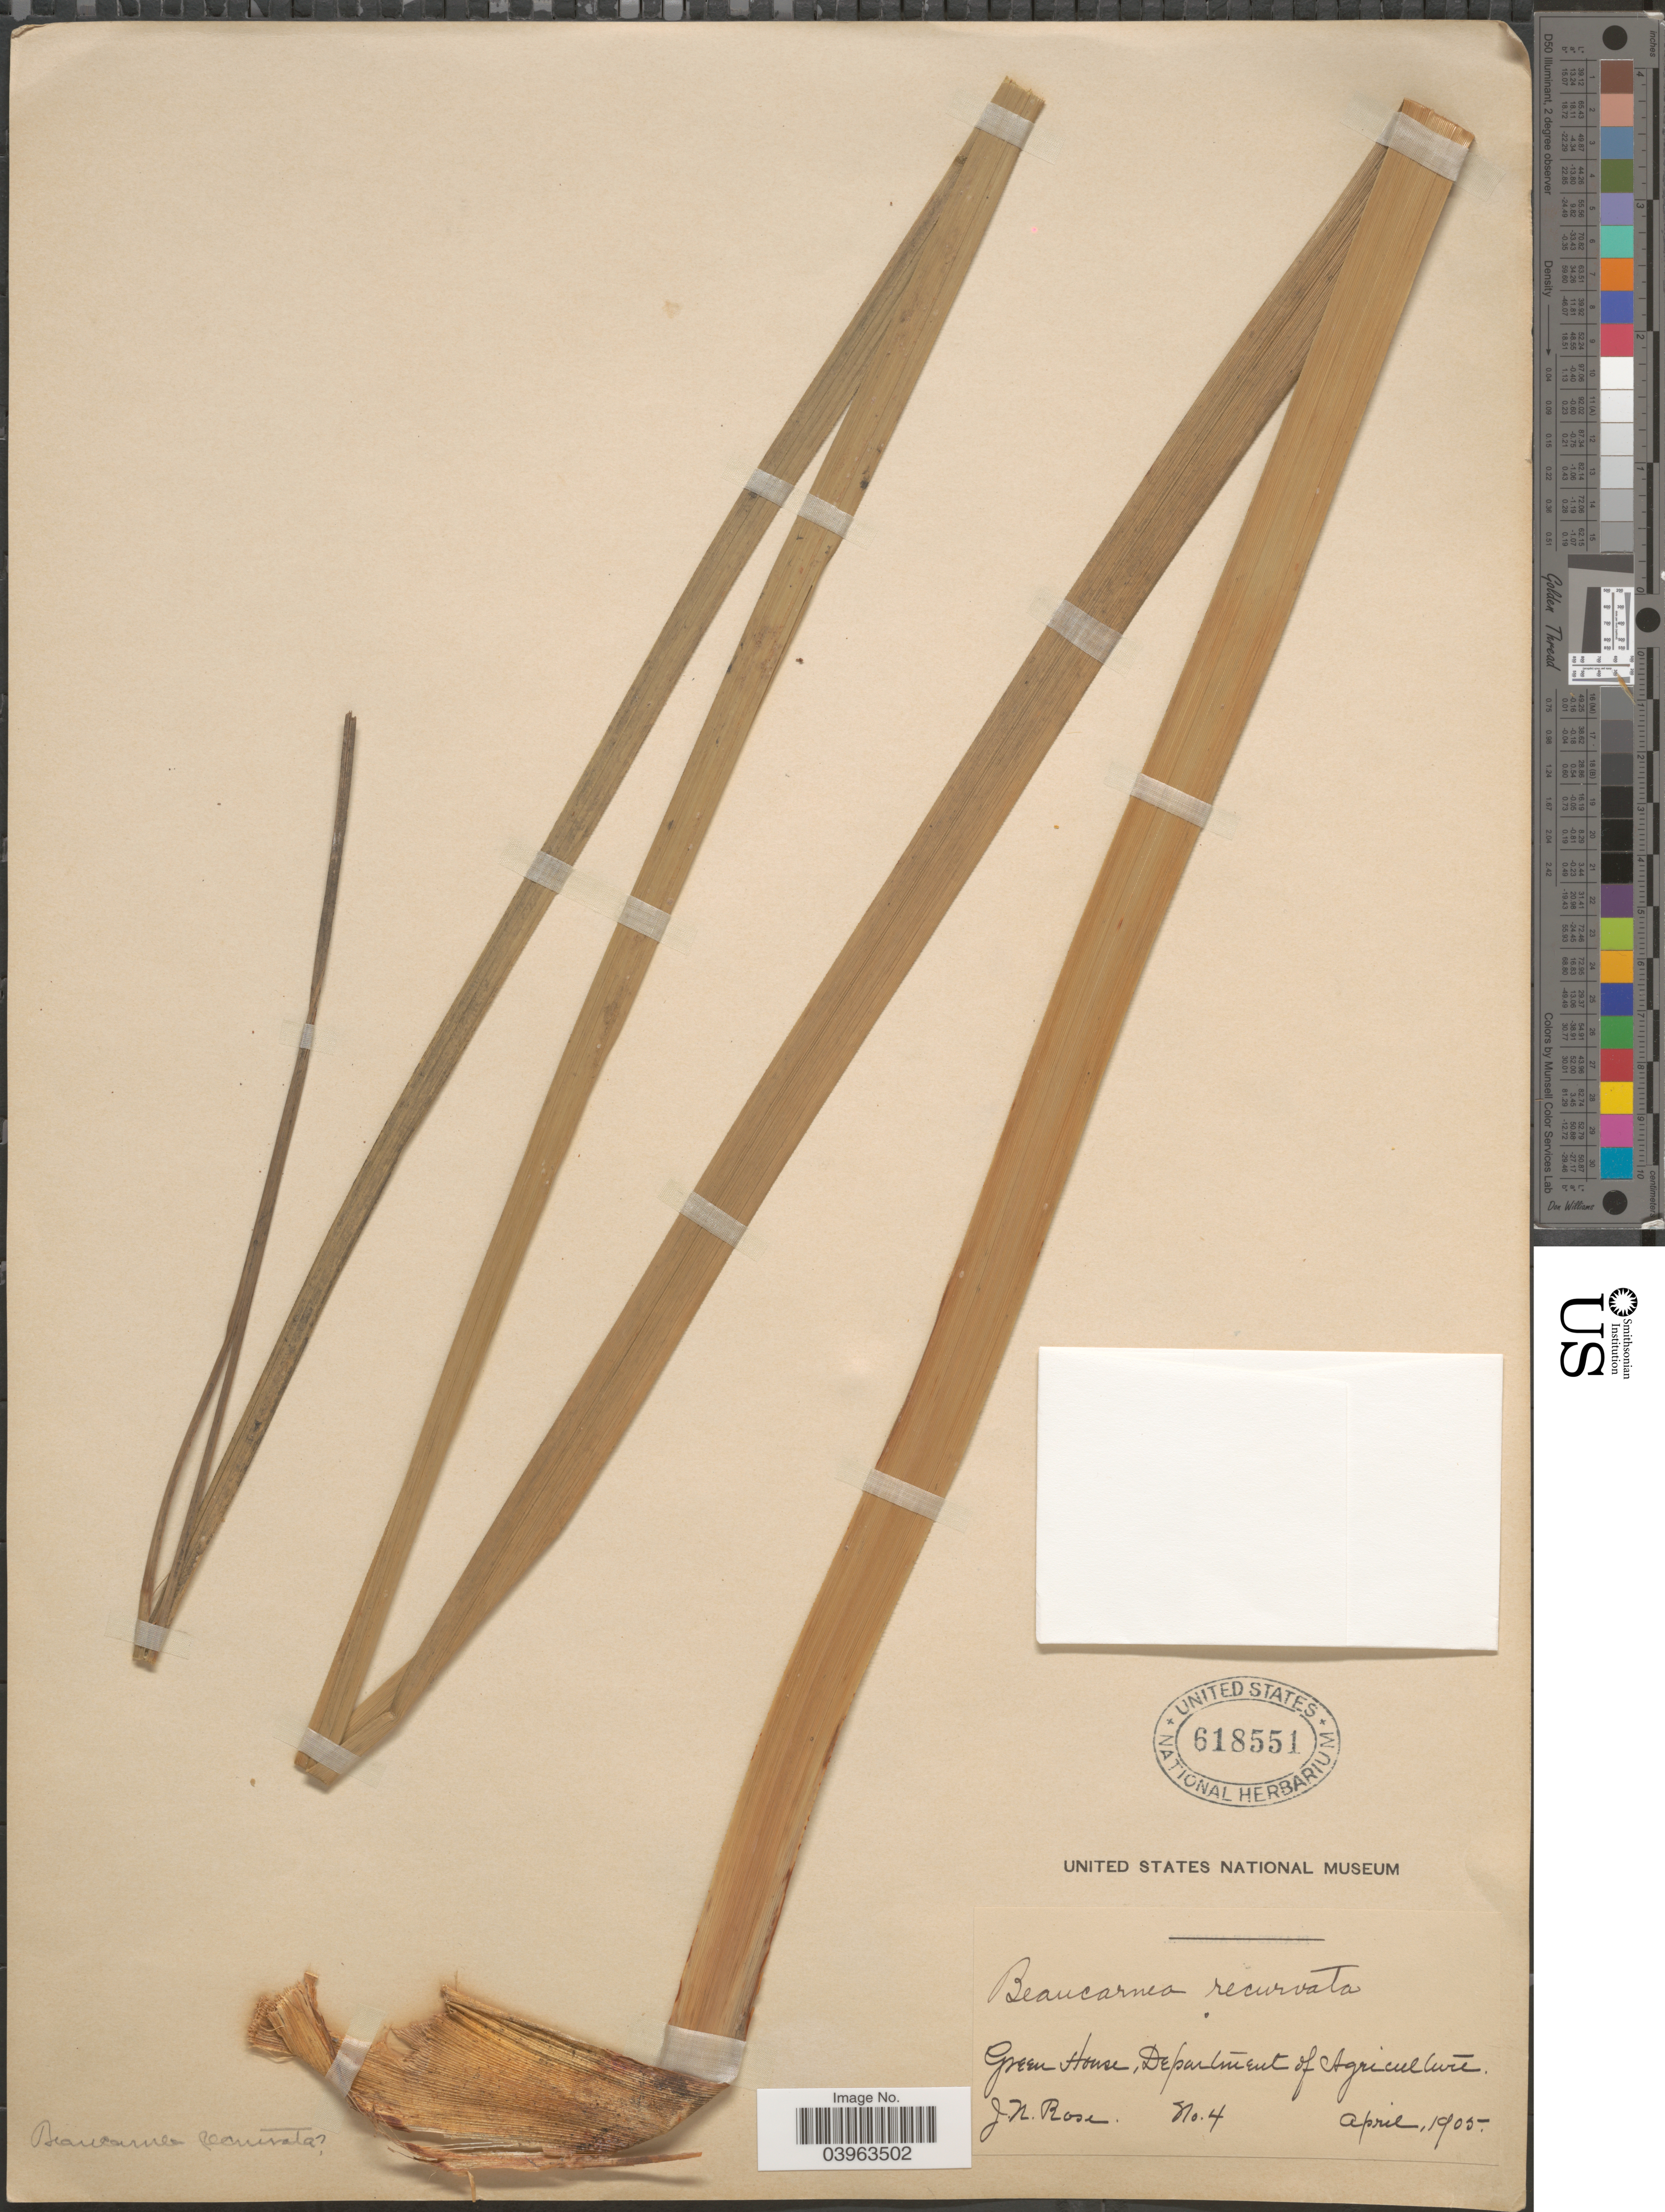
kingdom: Plantae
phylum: Tracheophyta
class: Liliopsida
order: Asparagales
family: Asparagaceae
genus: Beaucarnea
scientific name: Beaucarnea recurvata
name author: Lem.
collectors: J. N. Rose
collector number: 4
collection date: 1905-04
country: United States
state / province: District of Columbia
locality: Green House, Department of Agriculture.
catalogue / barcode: US 618551